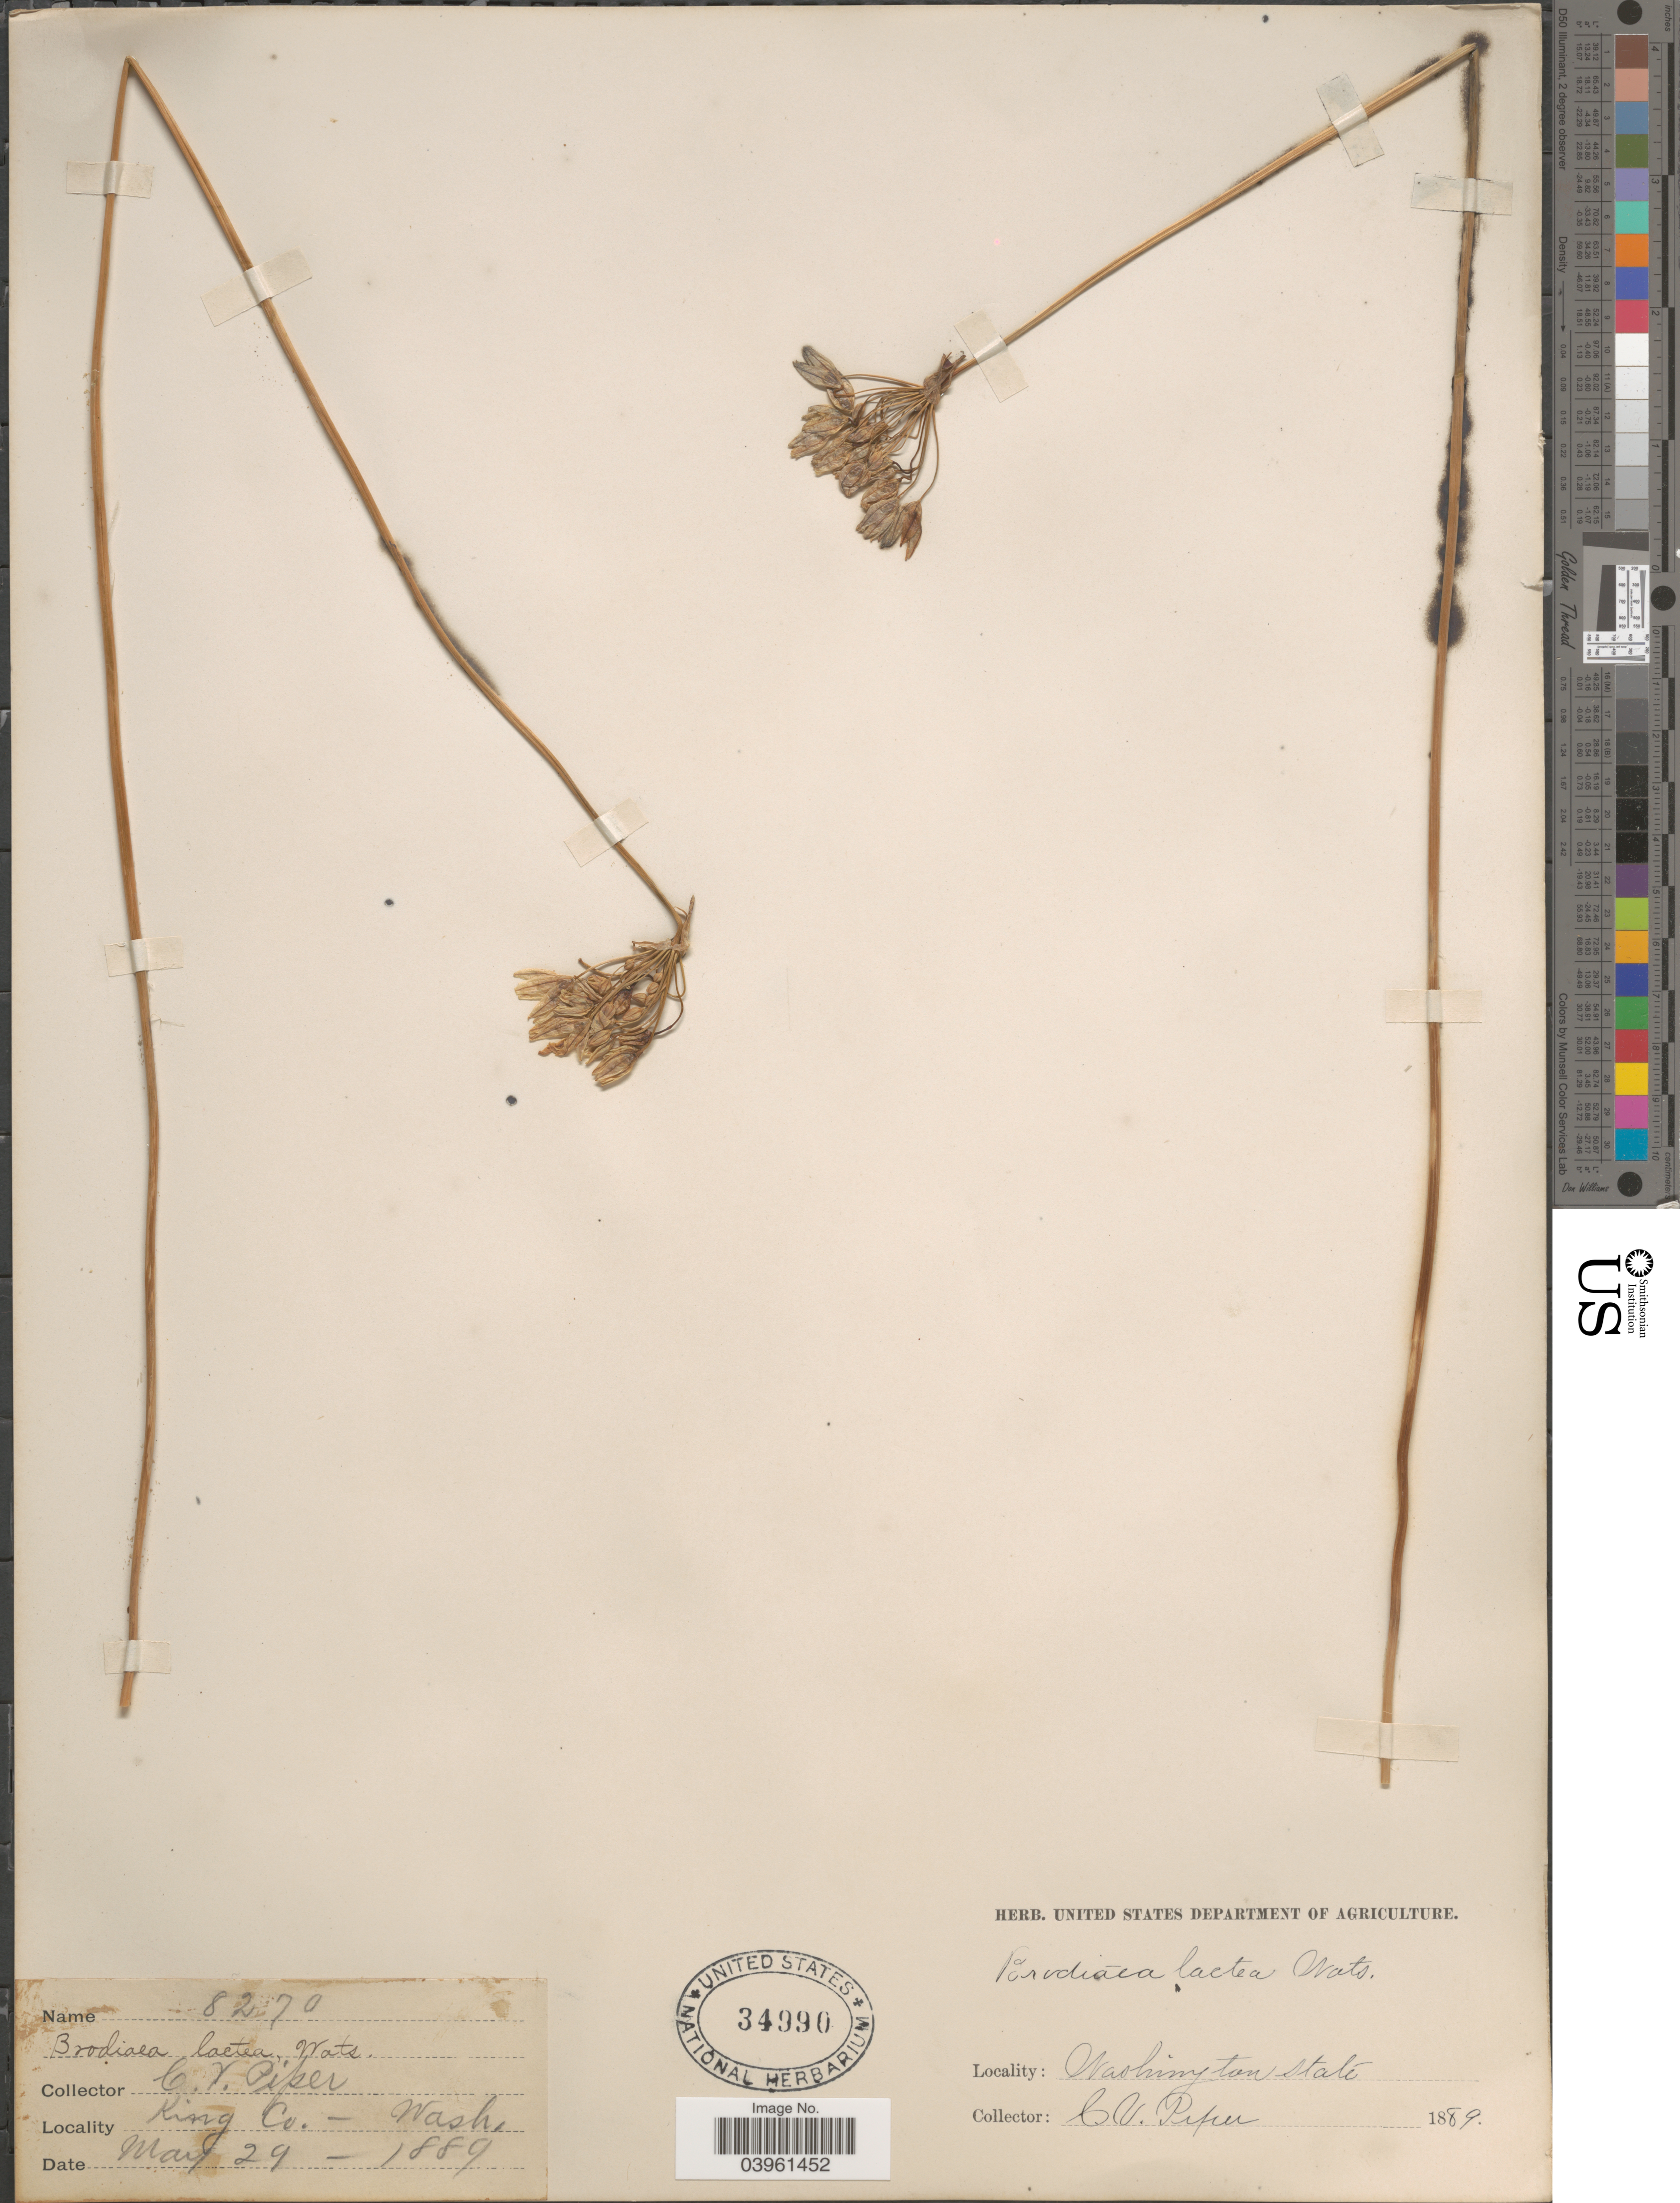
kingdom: Plantae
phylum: Tracheophyta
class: Liliopsida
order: Asparagales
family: Asparagaceae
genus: Triteleia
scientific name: Triteleia hyacinthina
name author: (Lindl.) Greene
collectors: C. V. Piper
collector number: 8270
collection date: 1889-05-29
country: United States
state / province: Washington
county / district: King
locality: King Co.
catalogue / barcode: US 34990